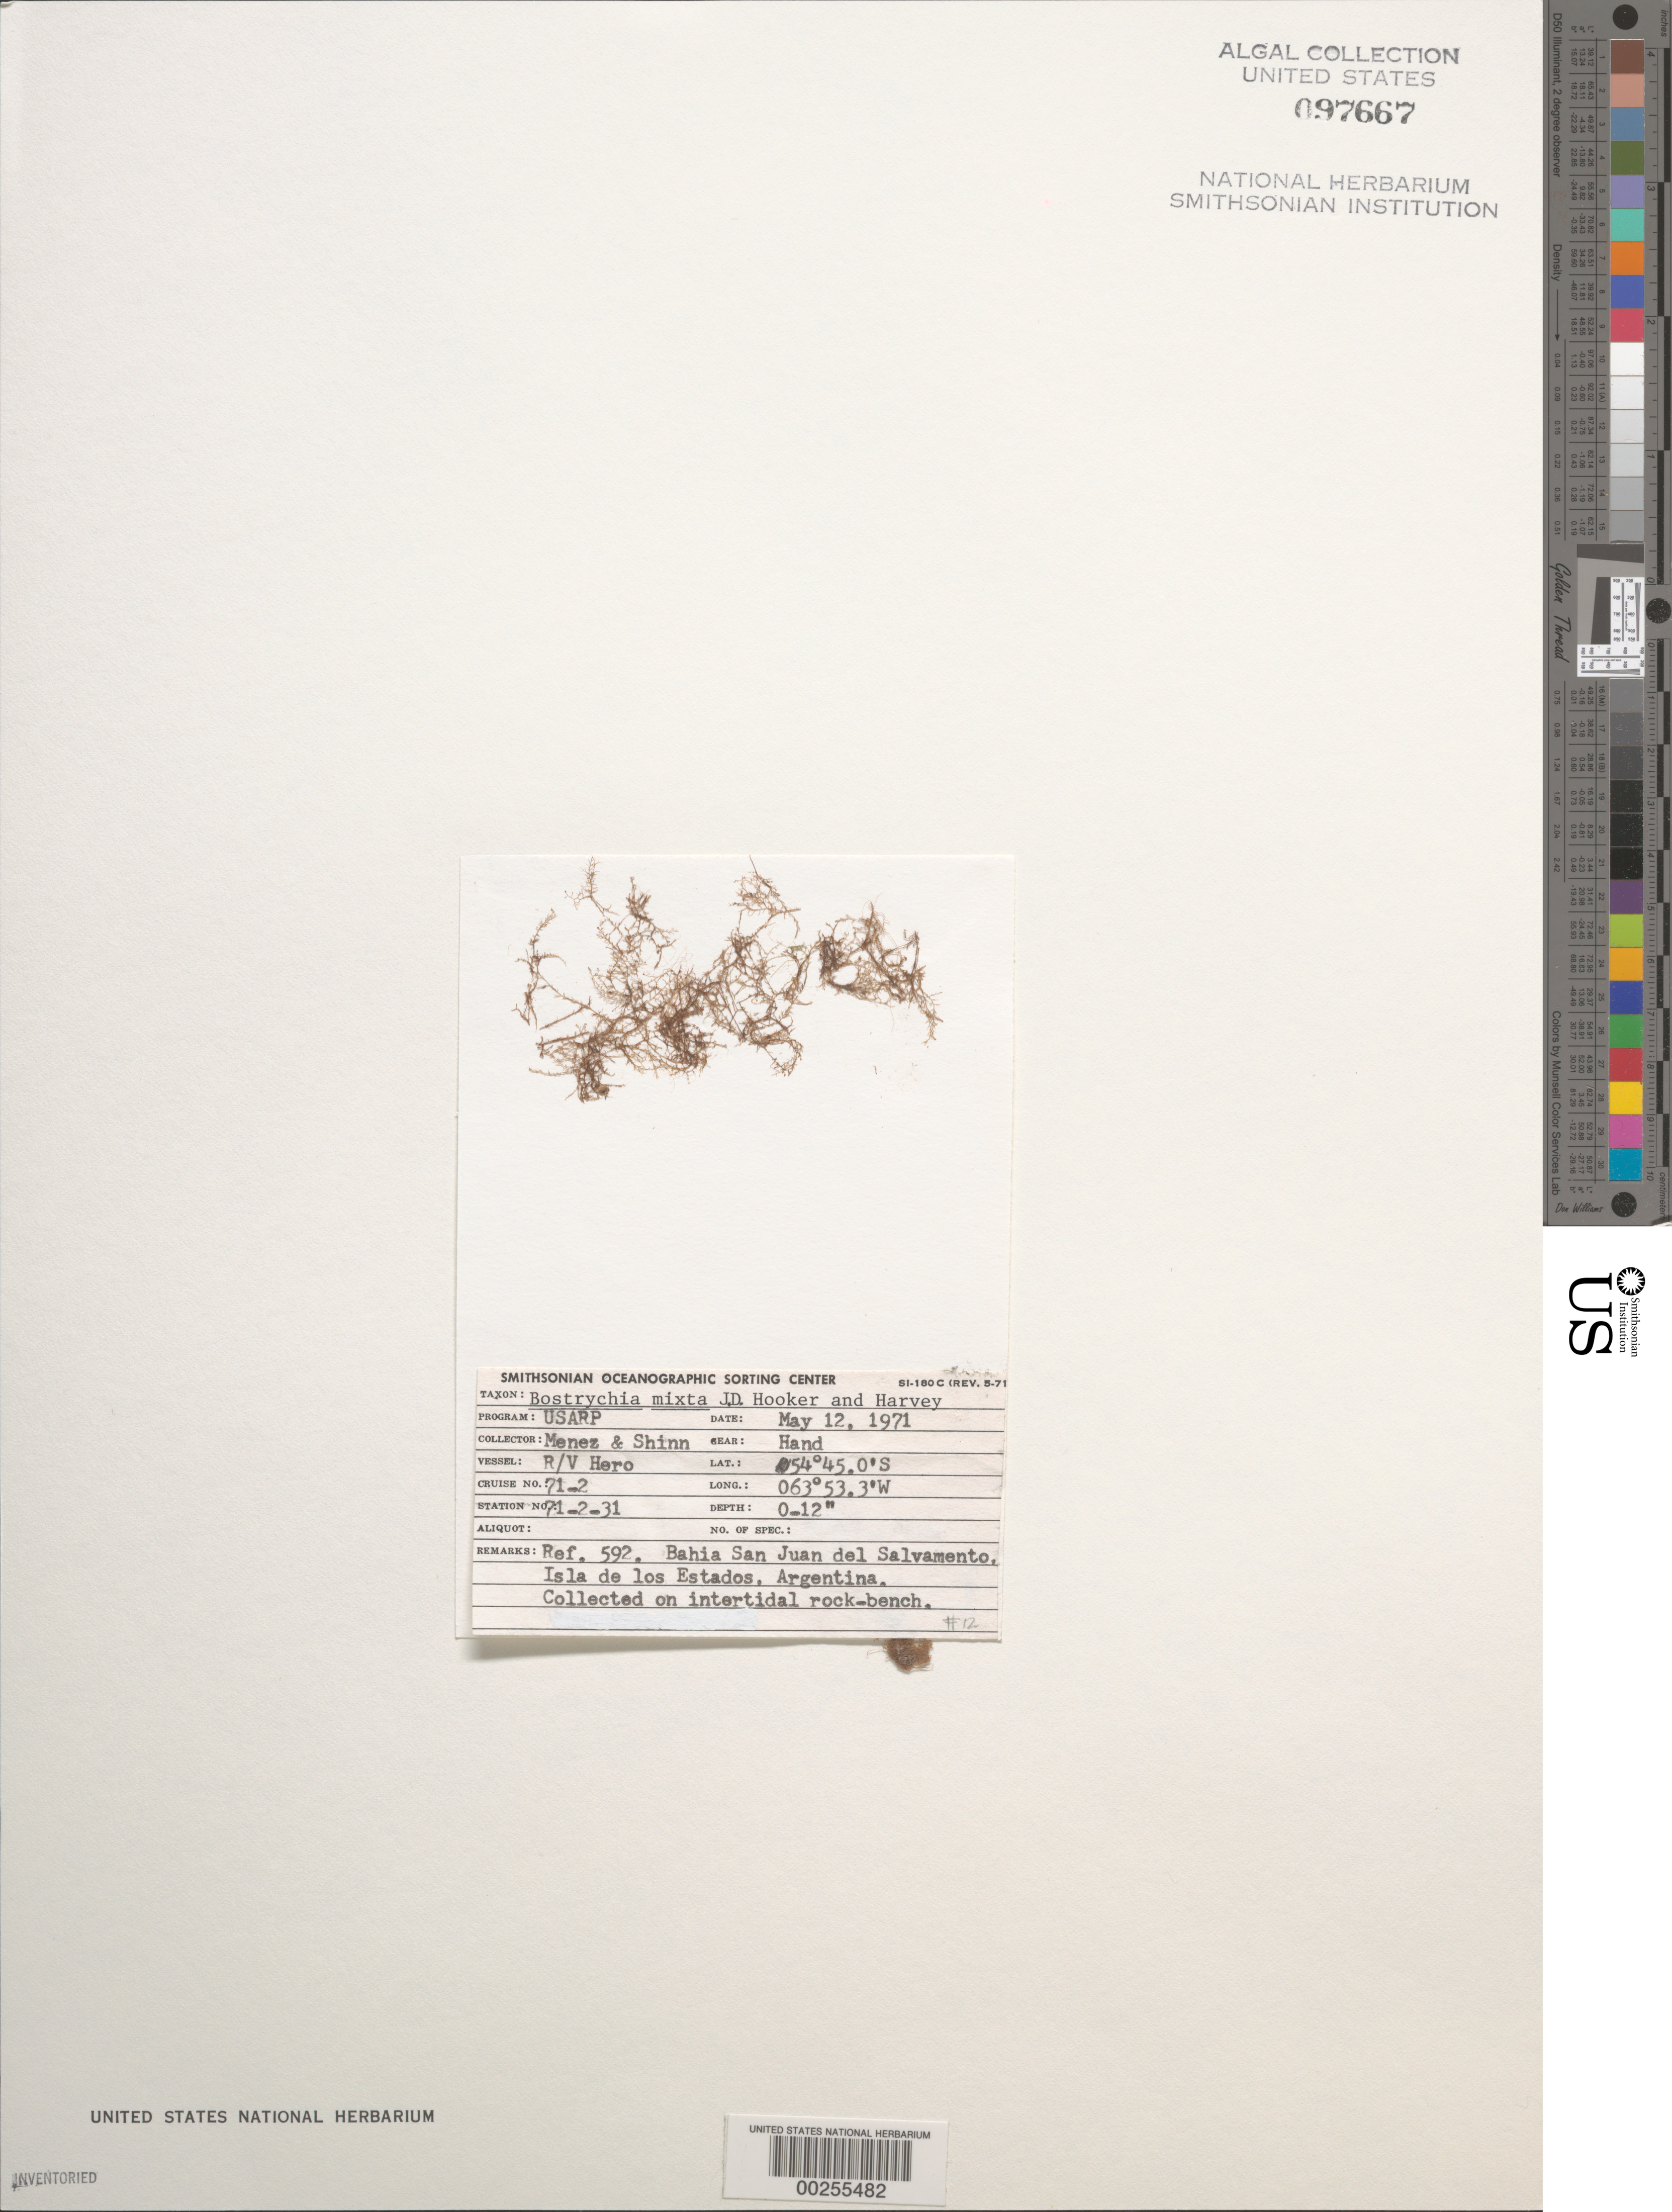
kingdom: Plantae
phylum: Rhodophyta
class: Florideophyceae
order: Ceramiales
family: Rhodomelaceae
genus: Bostrychia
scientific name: Bostrychia intricata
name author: (Bory) Mont.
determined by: Algae name updating Project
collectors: Meñez & -. Shinn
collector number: Station 71-2-31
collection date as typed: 12 May 1971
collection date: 1971-05-12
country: Argentina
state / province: Tierra del Fuego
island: Isla de los Estados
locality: Bahia San Juan del Salvamento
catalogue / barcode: US 97667